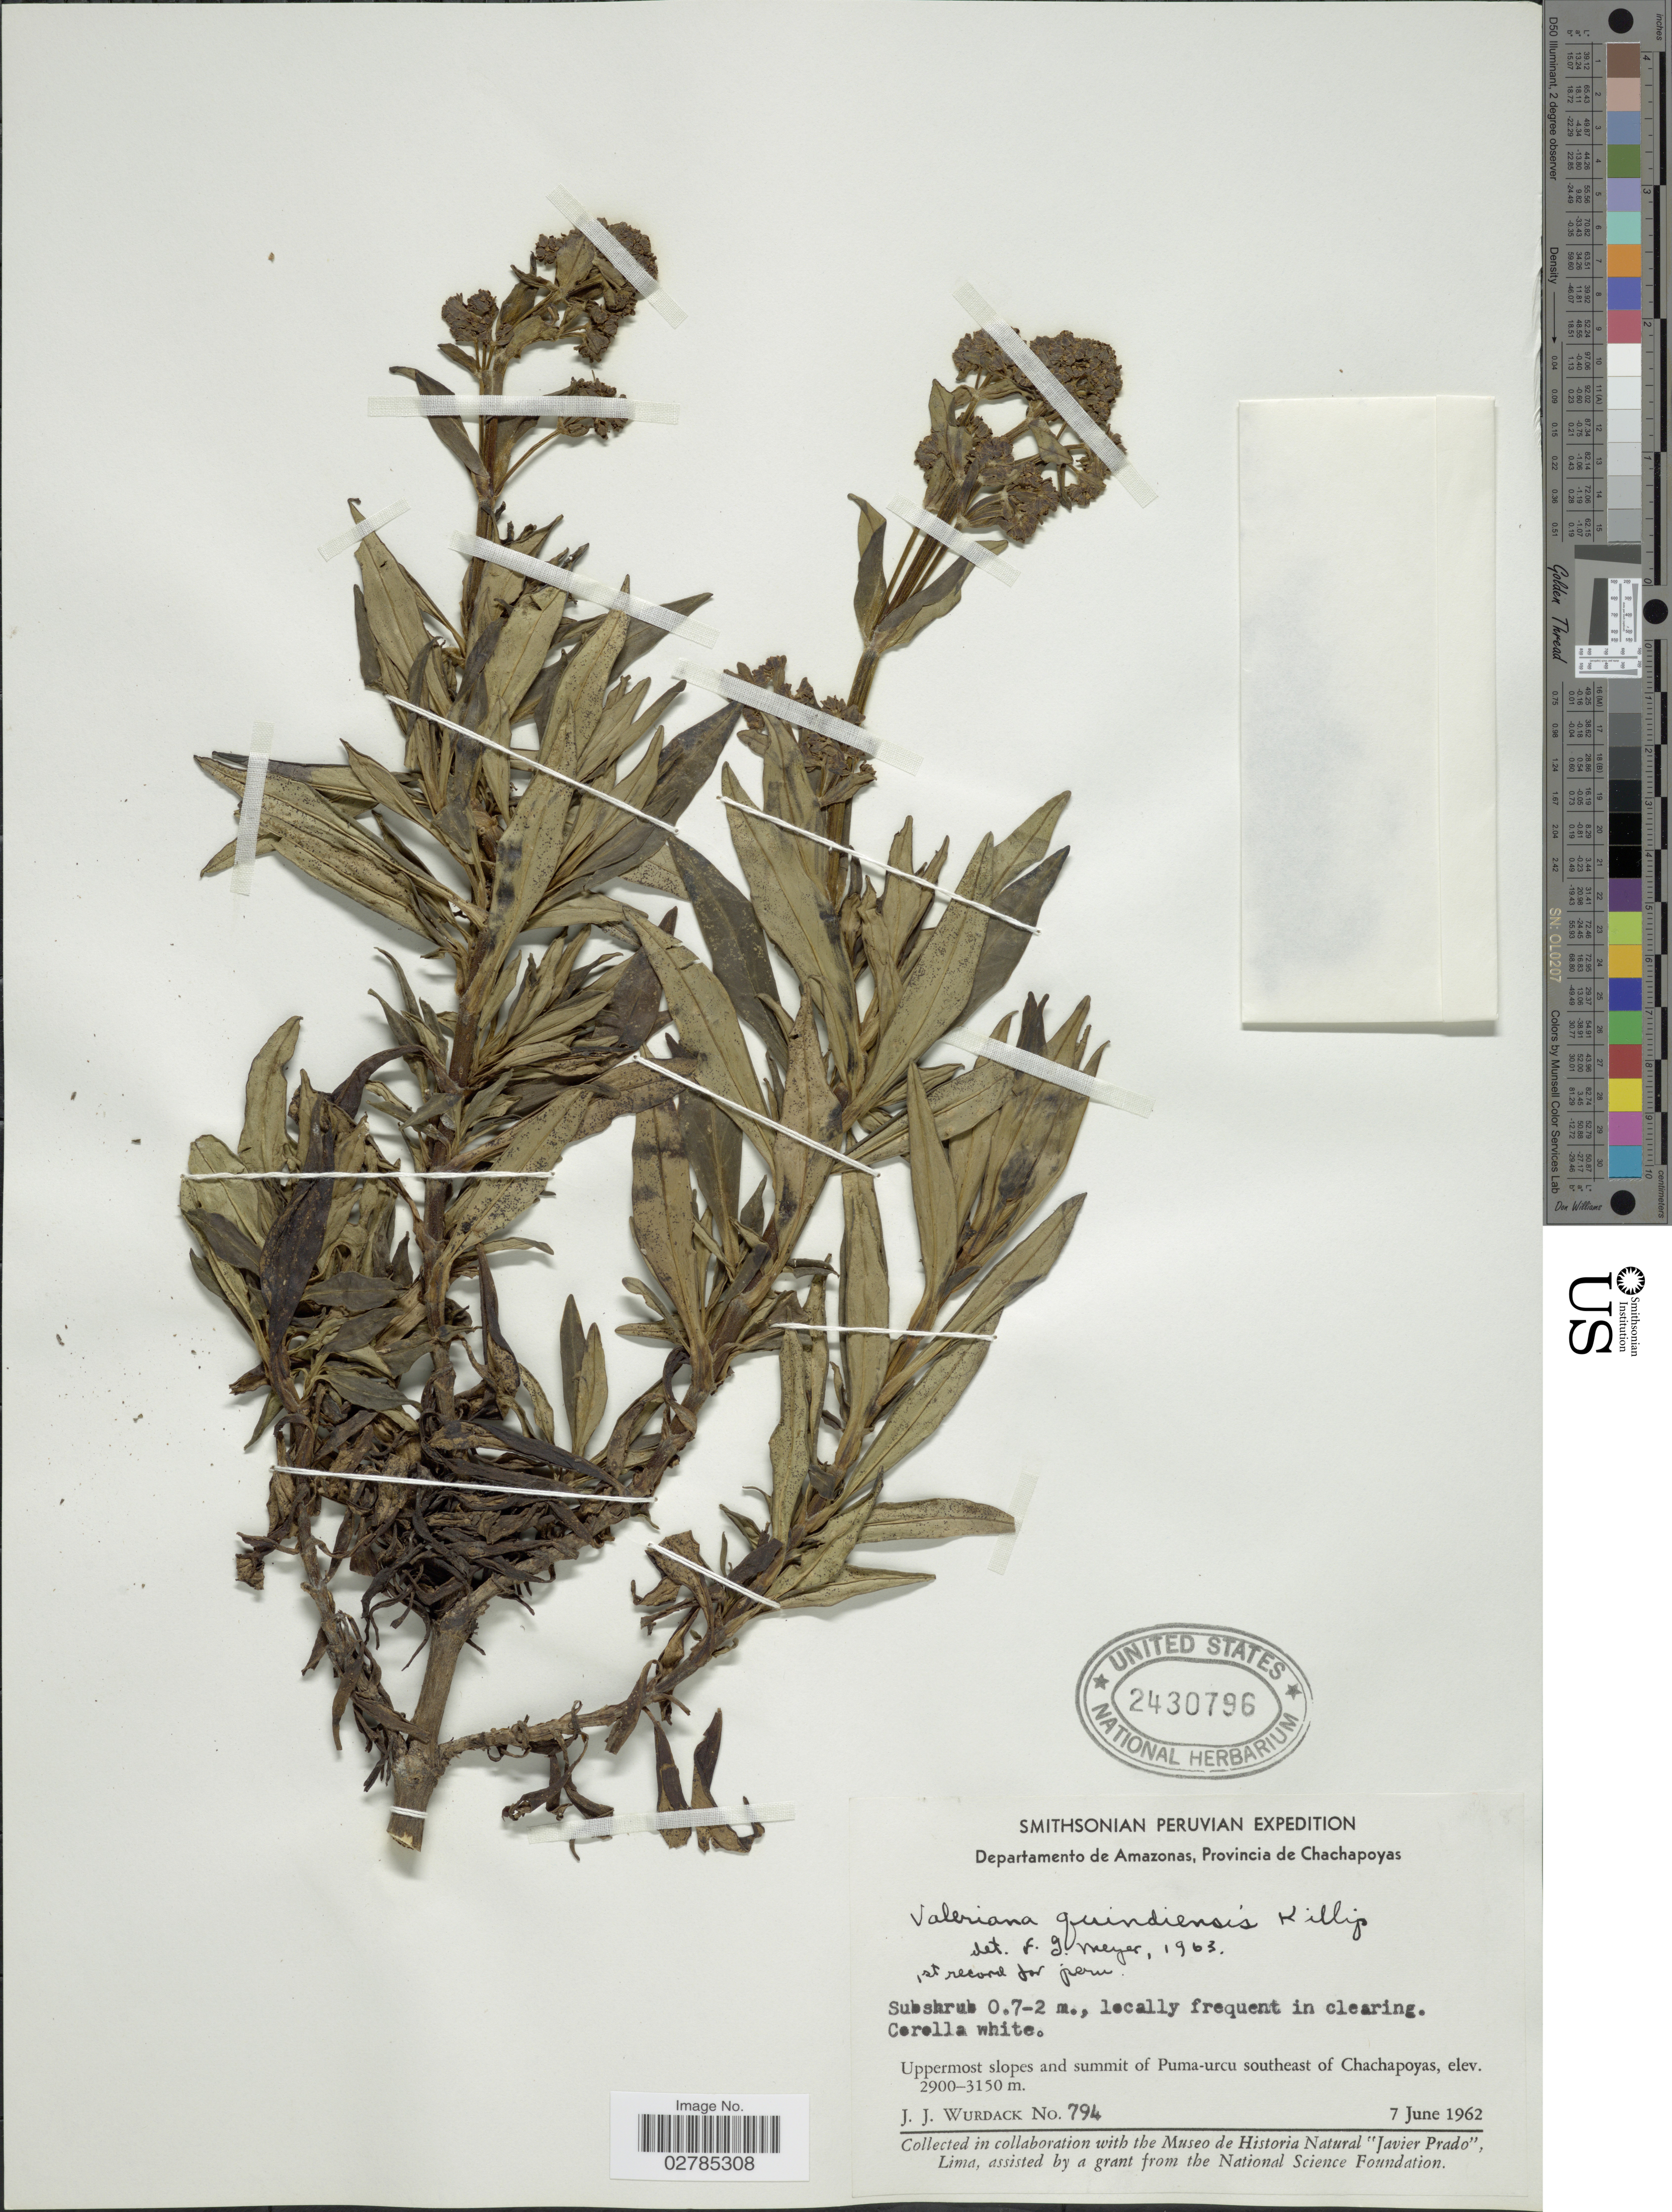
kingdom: Plantae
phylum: Tracheophyta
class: Magnoliopsida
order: Dipsacales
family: Caprifoliaceae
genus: Valeriana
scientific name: Valeriana quindiensis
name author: Killip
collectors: J. J. Wurdack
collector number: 794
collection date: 1962-06-07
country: Peru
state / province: Amazonas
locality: Departamento de Amazonas. Provincia de Chachapoyas. Uppermost slopes and summit of Puma- urcu southeast of Chachapoyas.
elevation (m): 2900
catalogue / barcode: US 2430796